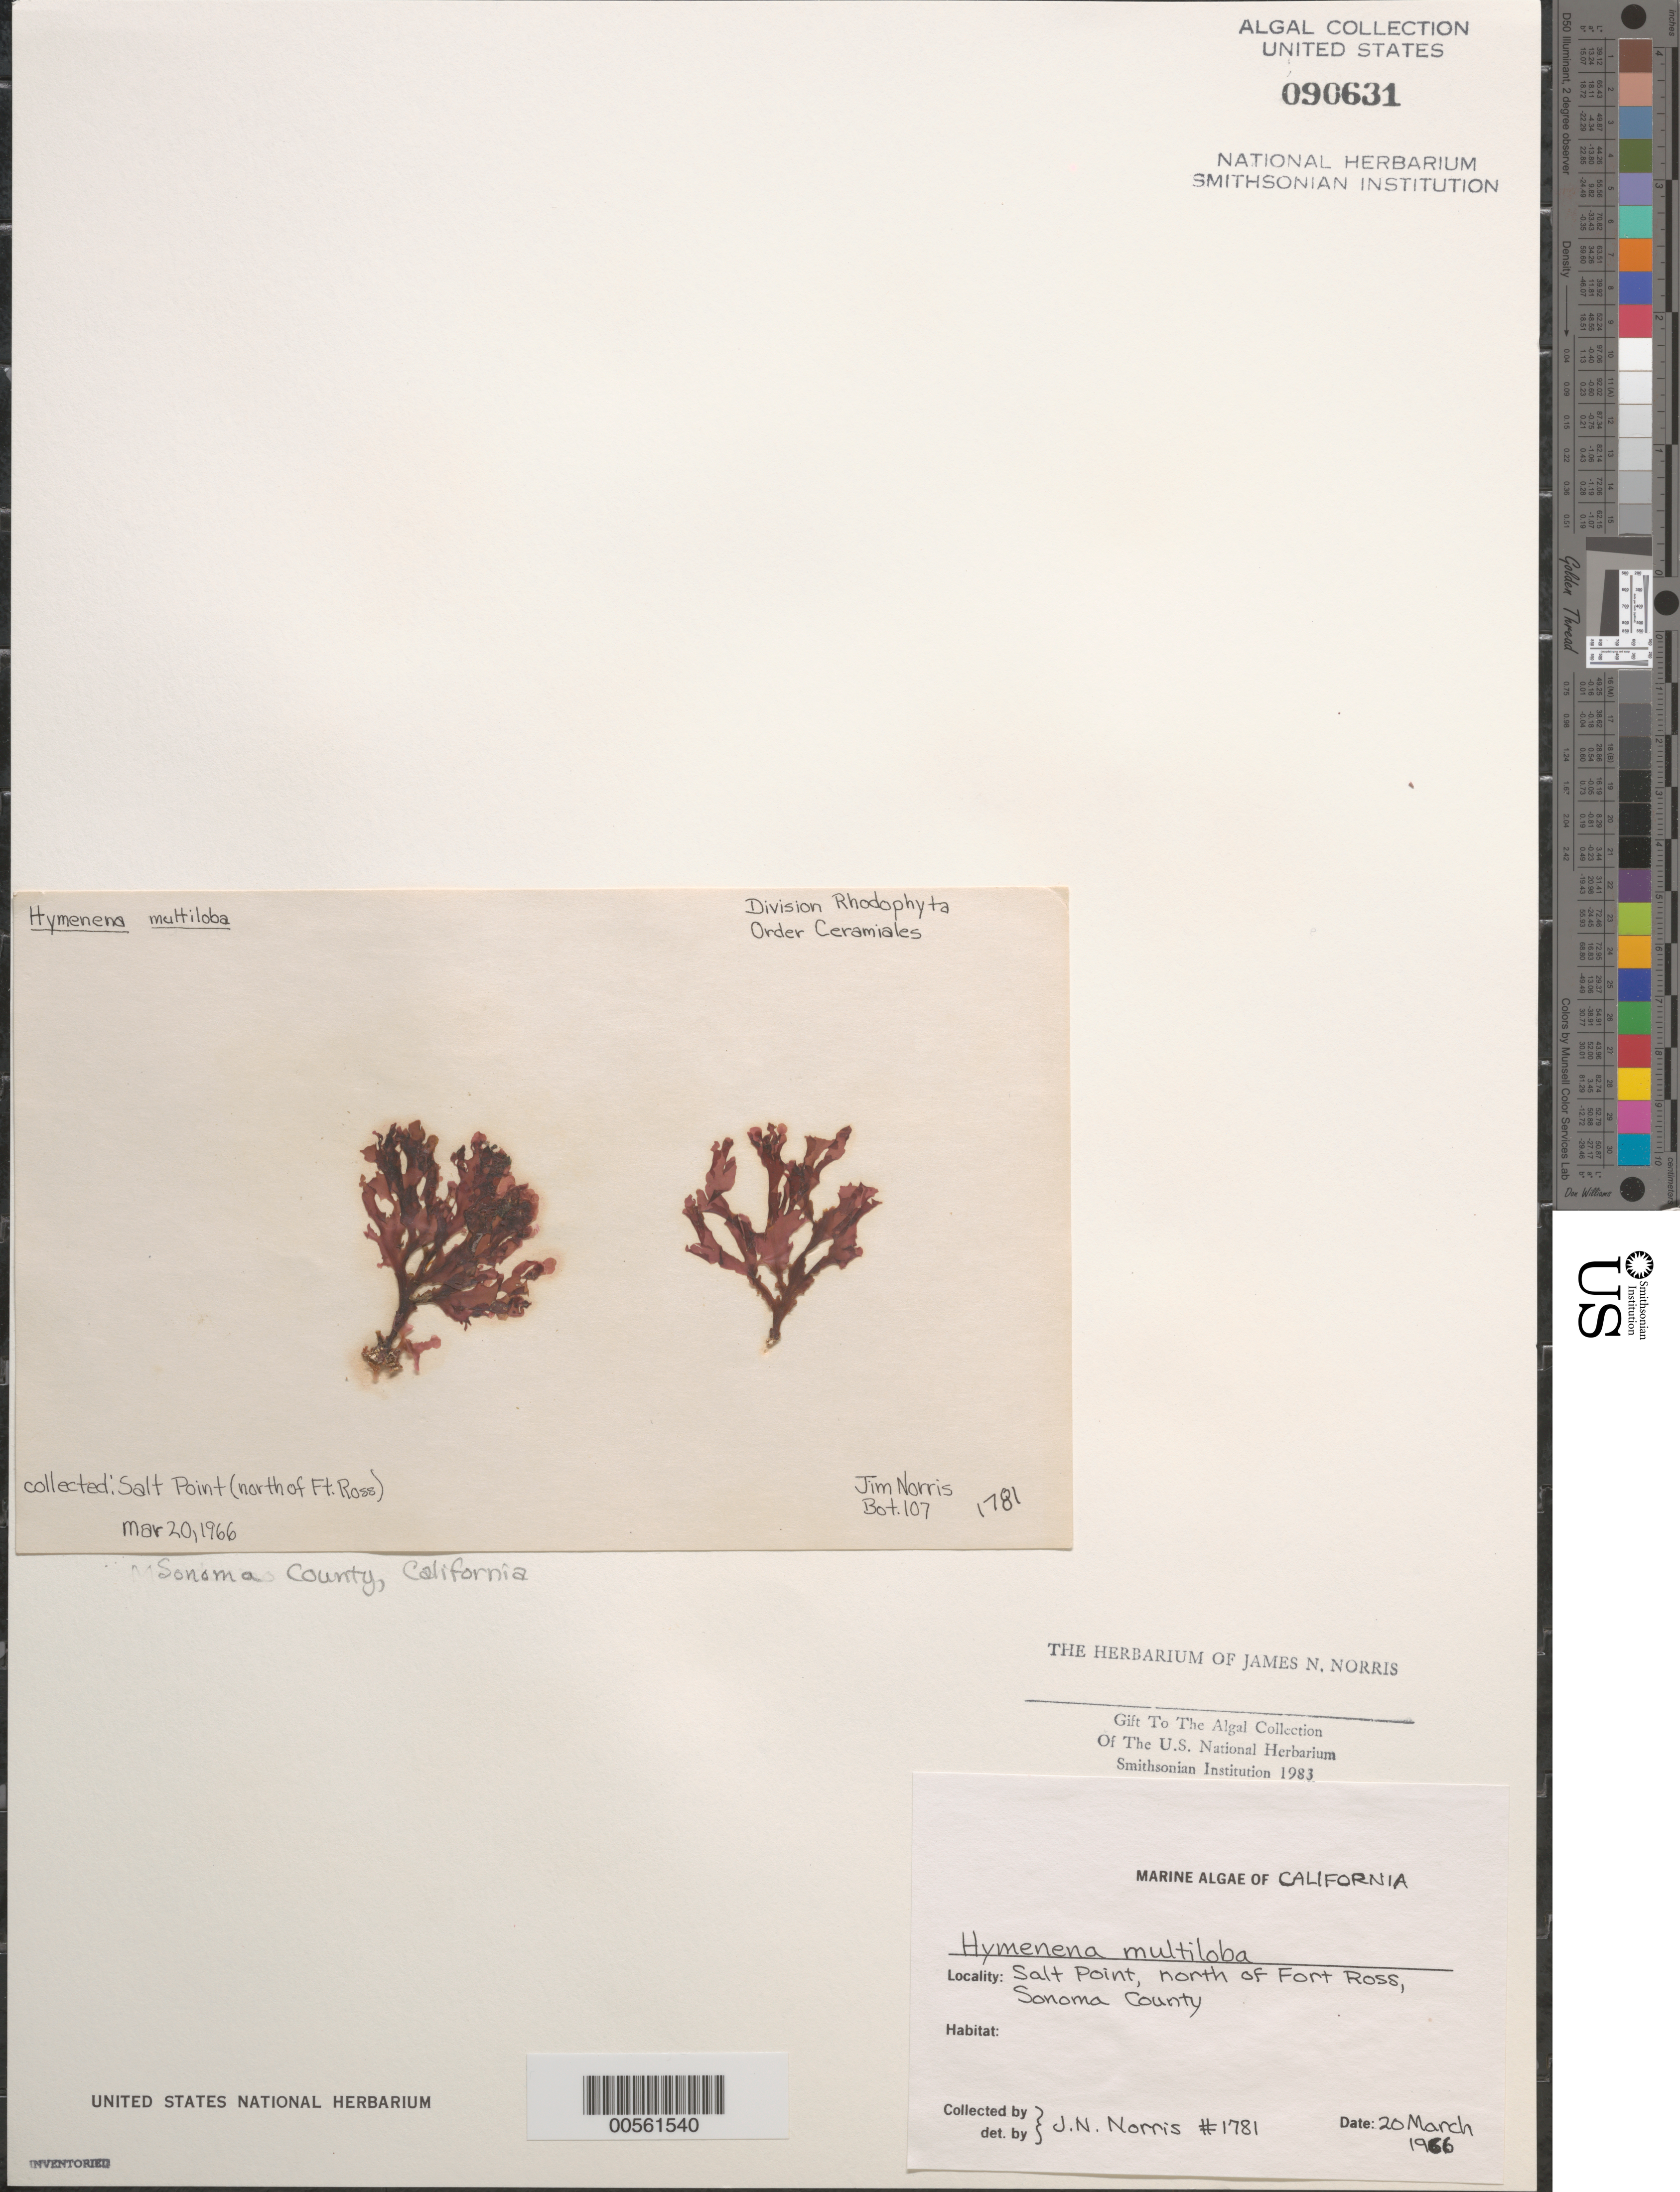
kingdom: Plantae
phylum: Rhodophyta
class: Florideophyceae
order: Ceramiales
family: Delesseriaceae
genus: Hymenena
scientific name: Hymenena multiloba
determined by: Norris, James N.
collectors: J. N. Norris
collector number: JN-1781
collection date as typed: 20 Mar 1966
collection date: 1966-03-20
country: United States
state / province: California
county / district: Sonoma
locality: Salt point, north of Fort Ross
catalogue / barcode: US 90631